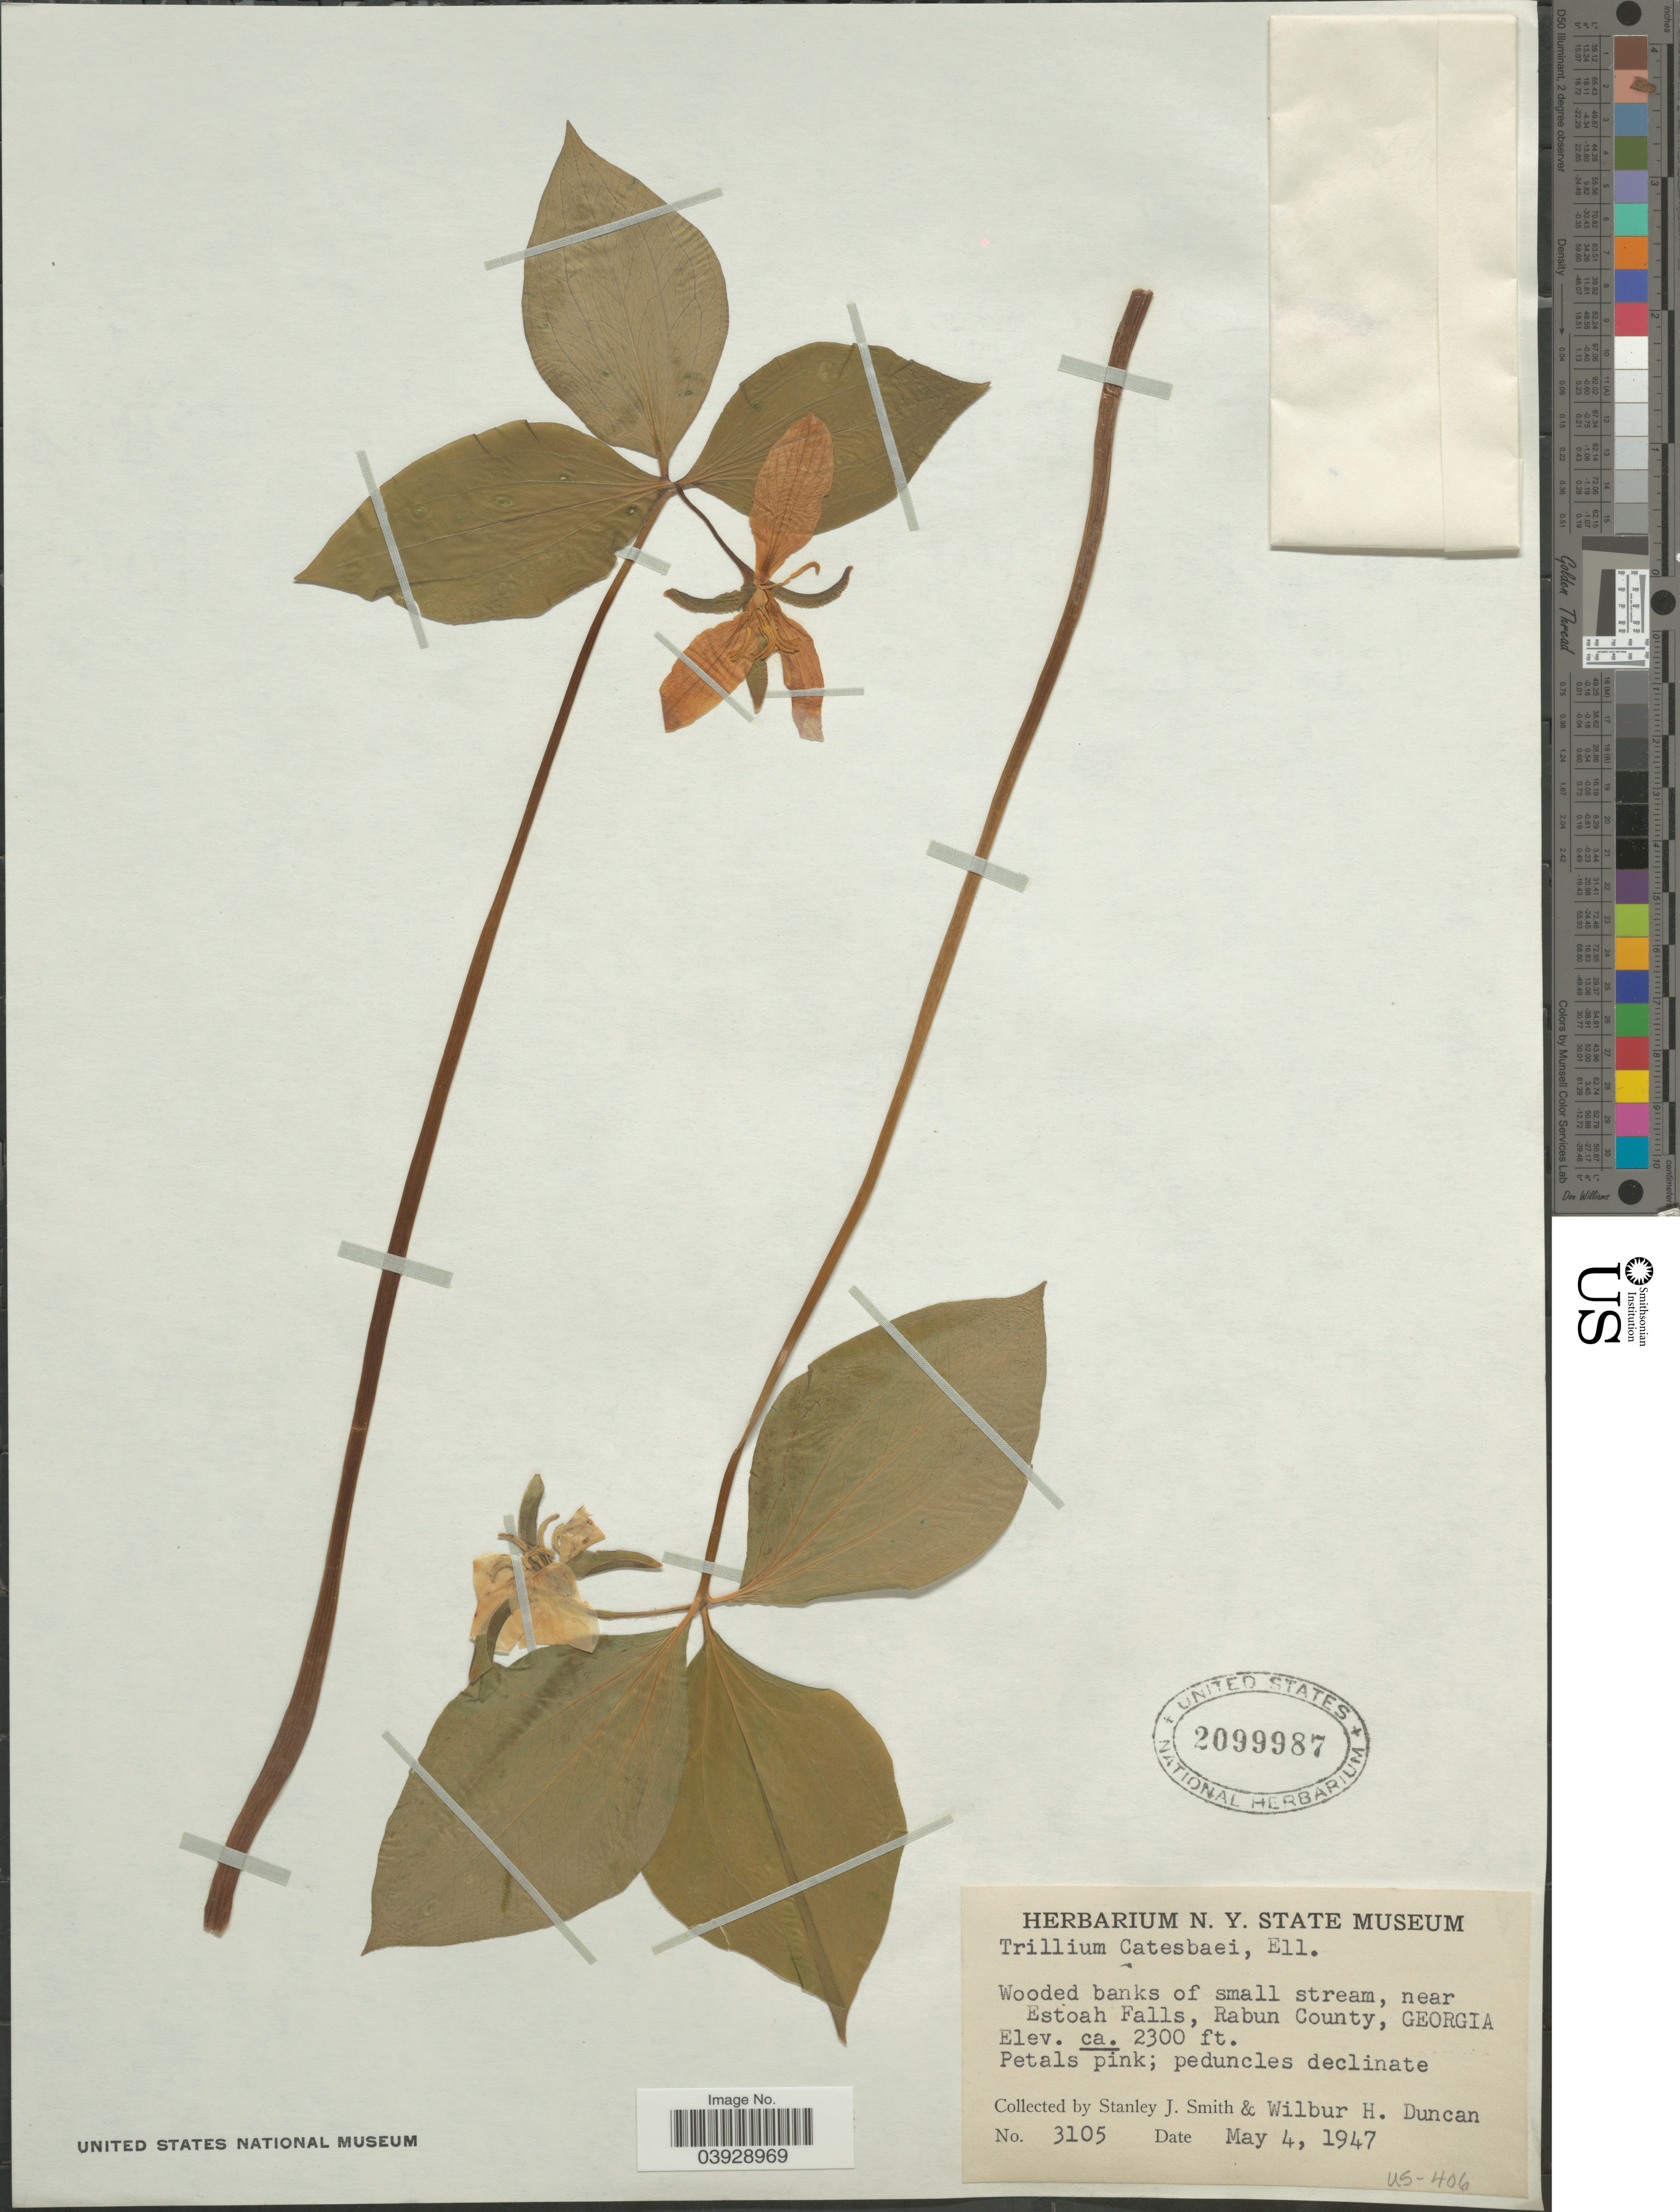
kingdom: Plantae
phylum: Tracheophyta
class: Liliopsida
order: Liliales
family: Melanthiaceae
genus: Trillium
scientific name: Trillium catesbaei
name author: Elliott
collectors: S. Smith & W. H. Duncan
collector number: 3105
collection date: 1947-05-04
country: United States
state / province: Georgia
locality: Near Estoah Falls, Rabun County.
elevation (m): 701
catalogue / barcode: US 2099987